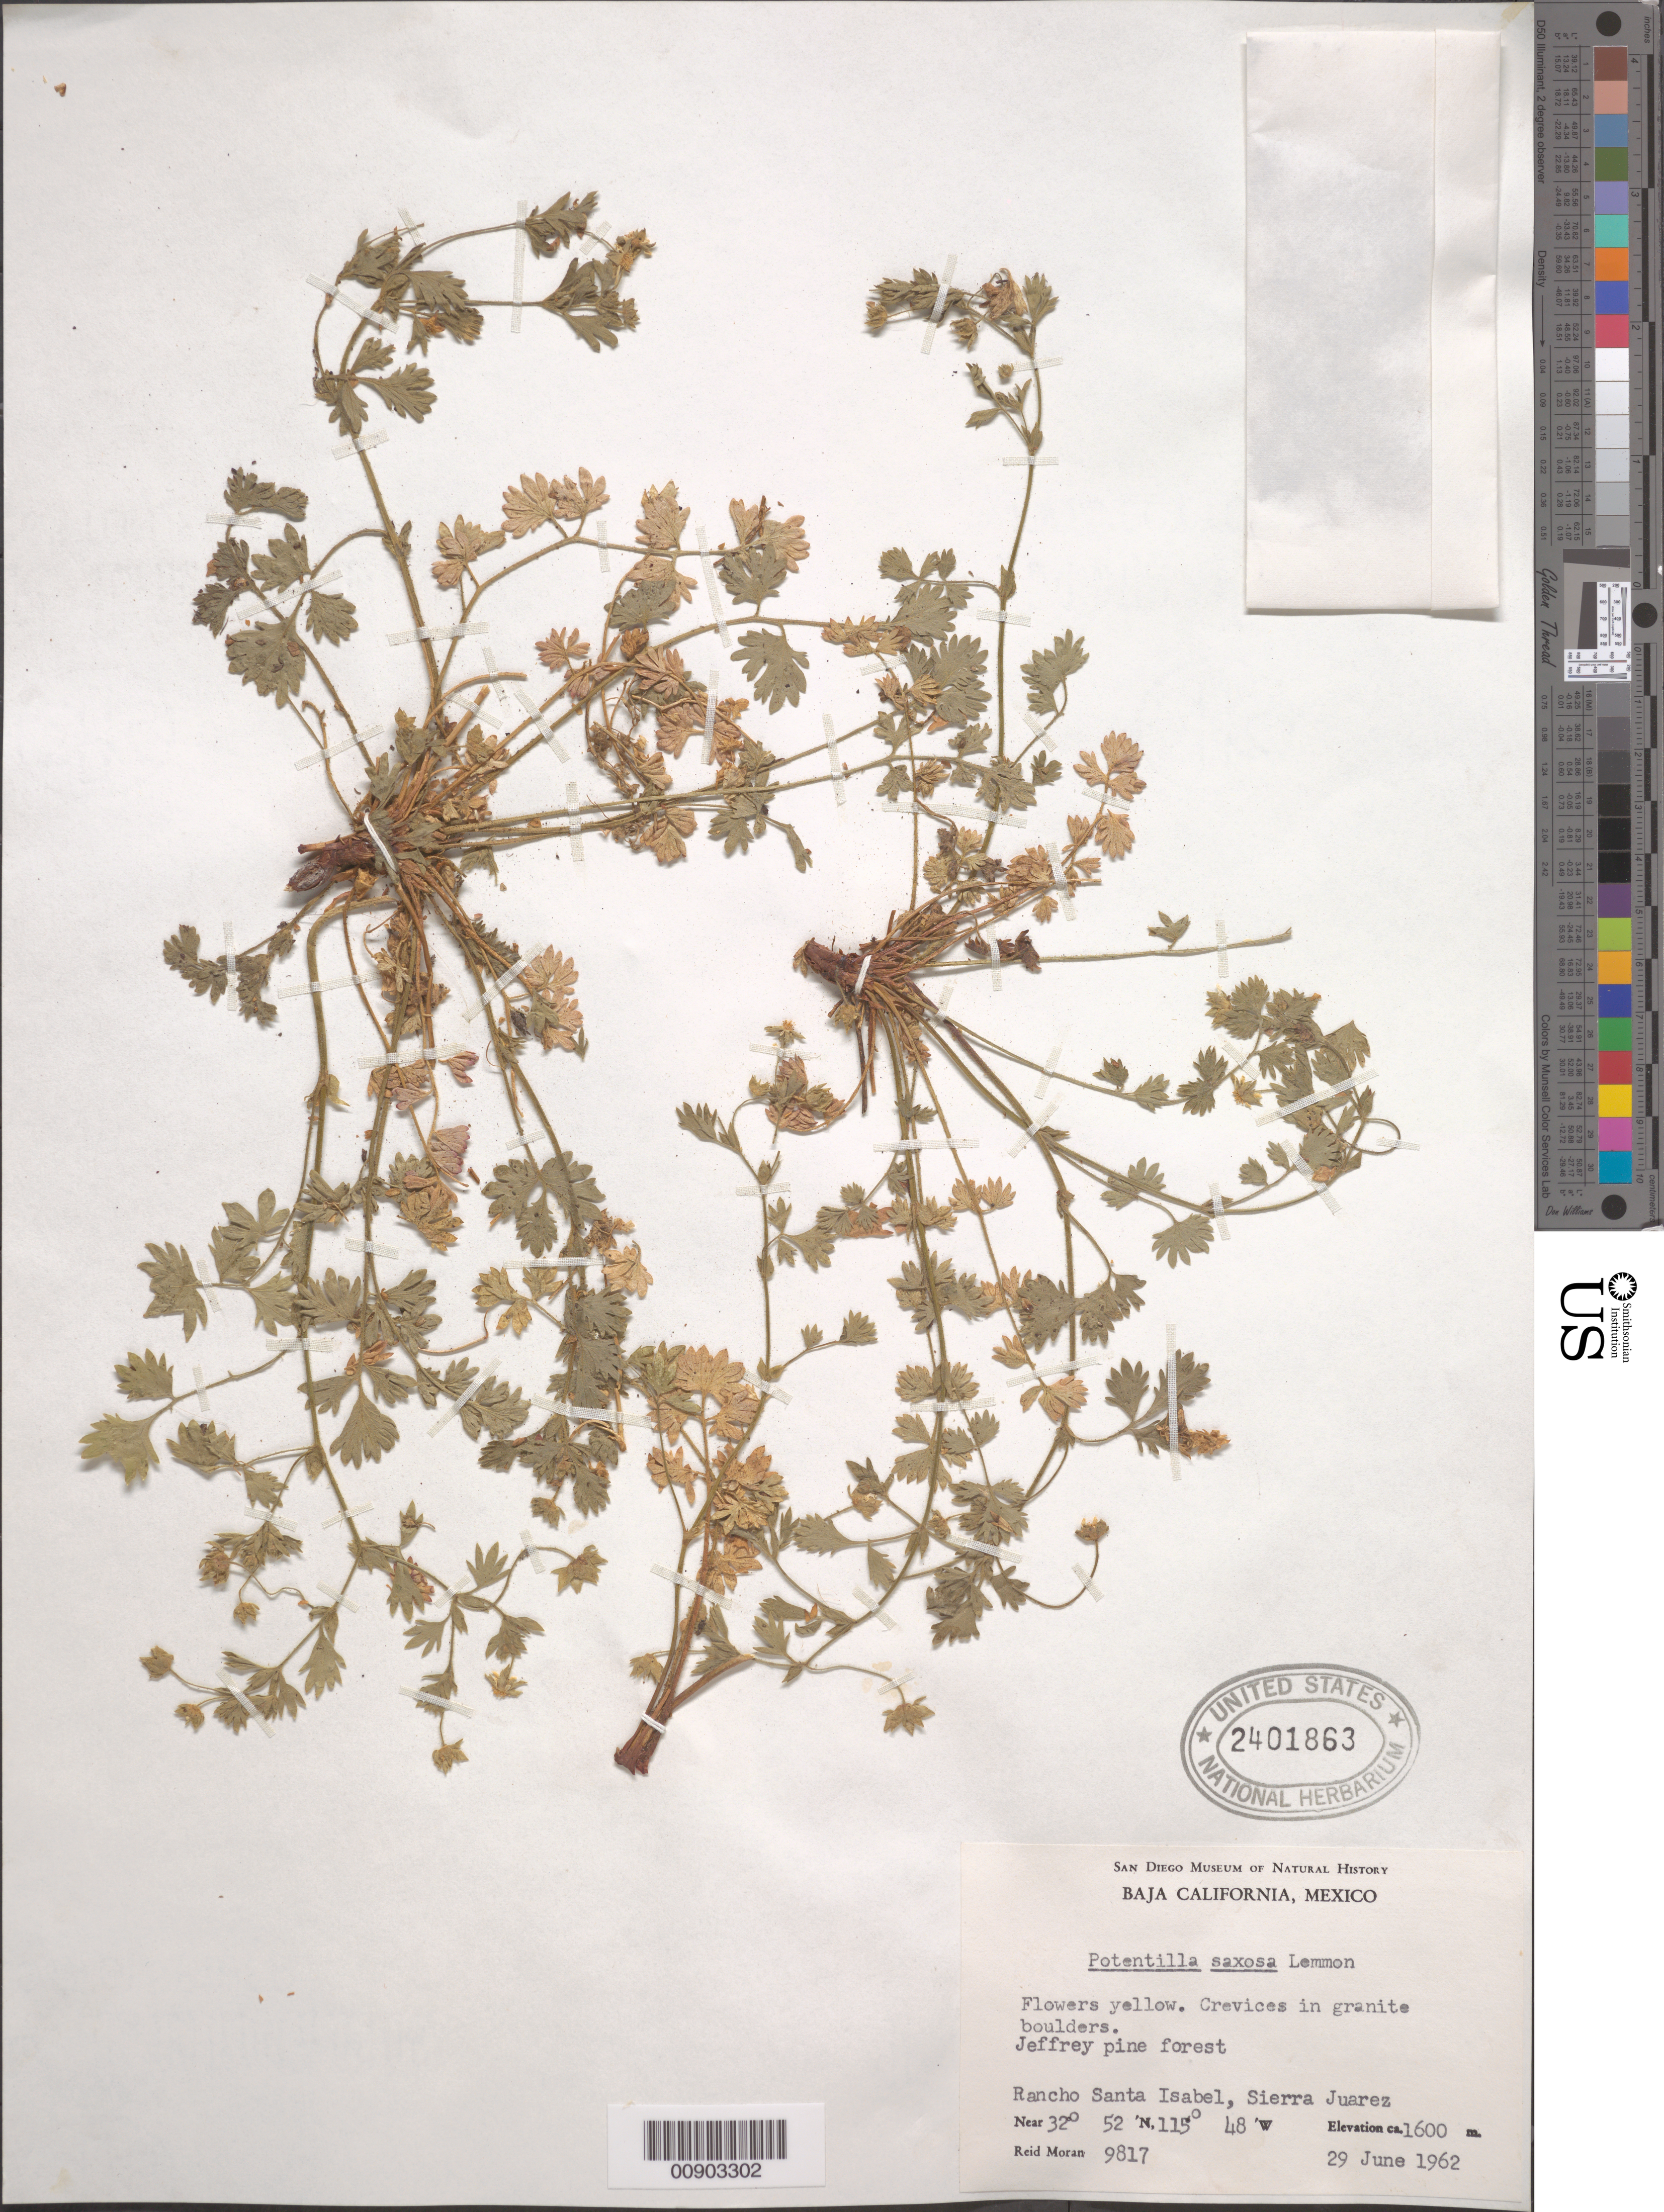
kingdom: Plantae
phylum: Tracheophyta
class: Magnoliopsida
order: Rosales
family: Rosaceae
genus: Potentilla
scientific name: Potentilla saxosa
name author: Lemmon & S.A. Lemmon ex Greene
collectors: R. V. Moran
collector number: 9817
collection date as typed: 29 Jun 1962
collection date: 1962-06-29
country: Mexico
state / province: Baja California Norte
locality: Rancho Santa Isabel, Sierra Juárez, Baja California.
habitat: Crevices in granite boulders. Jeffrey pine forest.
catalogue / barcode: US 2401863